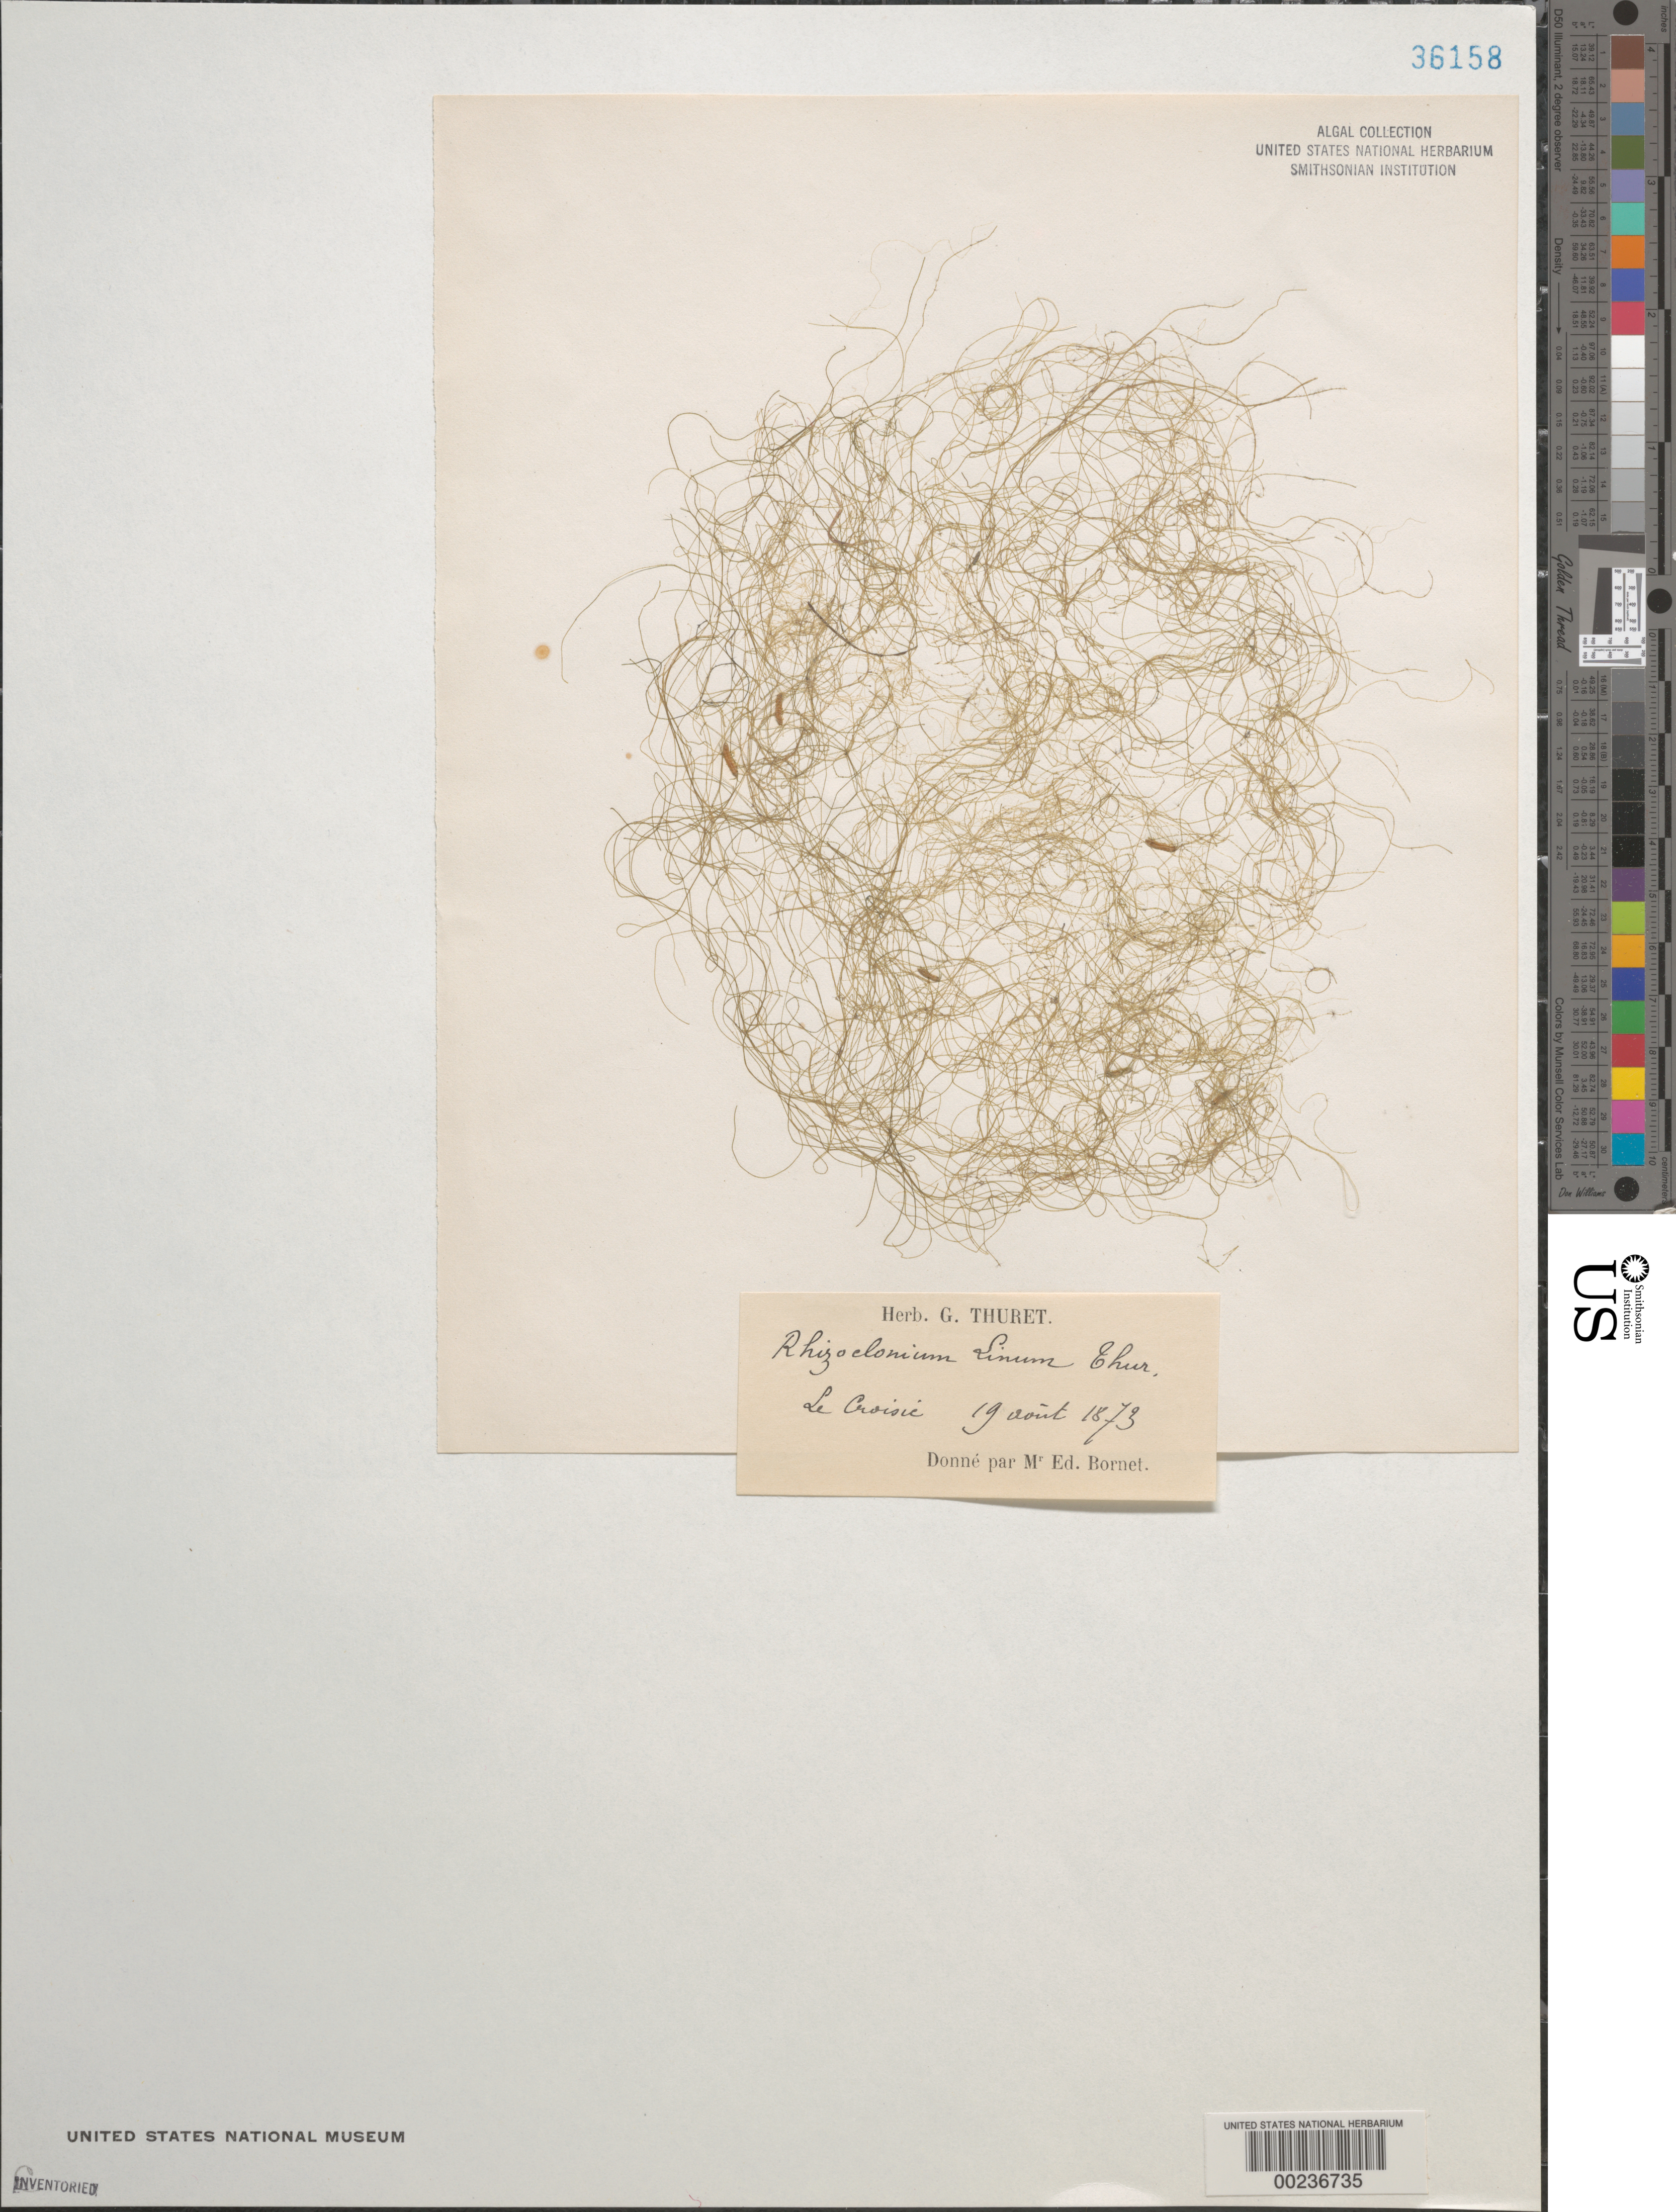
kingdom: Plantae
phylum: Chlorophyta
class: Ulvophyceae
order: Cladophorales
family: Cladophoraceae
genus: Chaetomorpha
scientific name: Chaetomorpha linum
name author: (O.F. Muell.) Kütz.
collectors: E. Bornet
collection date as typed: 19 Aug 1873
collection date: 1873-08-19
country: France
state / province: Pays de la Loire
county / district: Loire-Atlantique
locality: Le Croisic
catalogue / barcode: US 36158